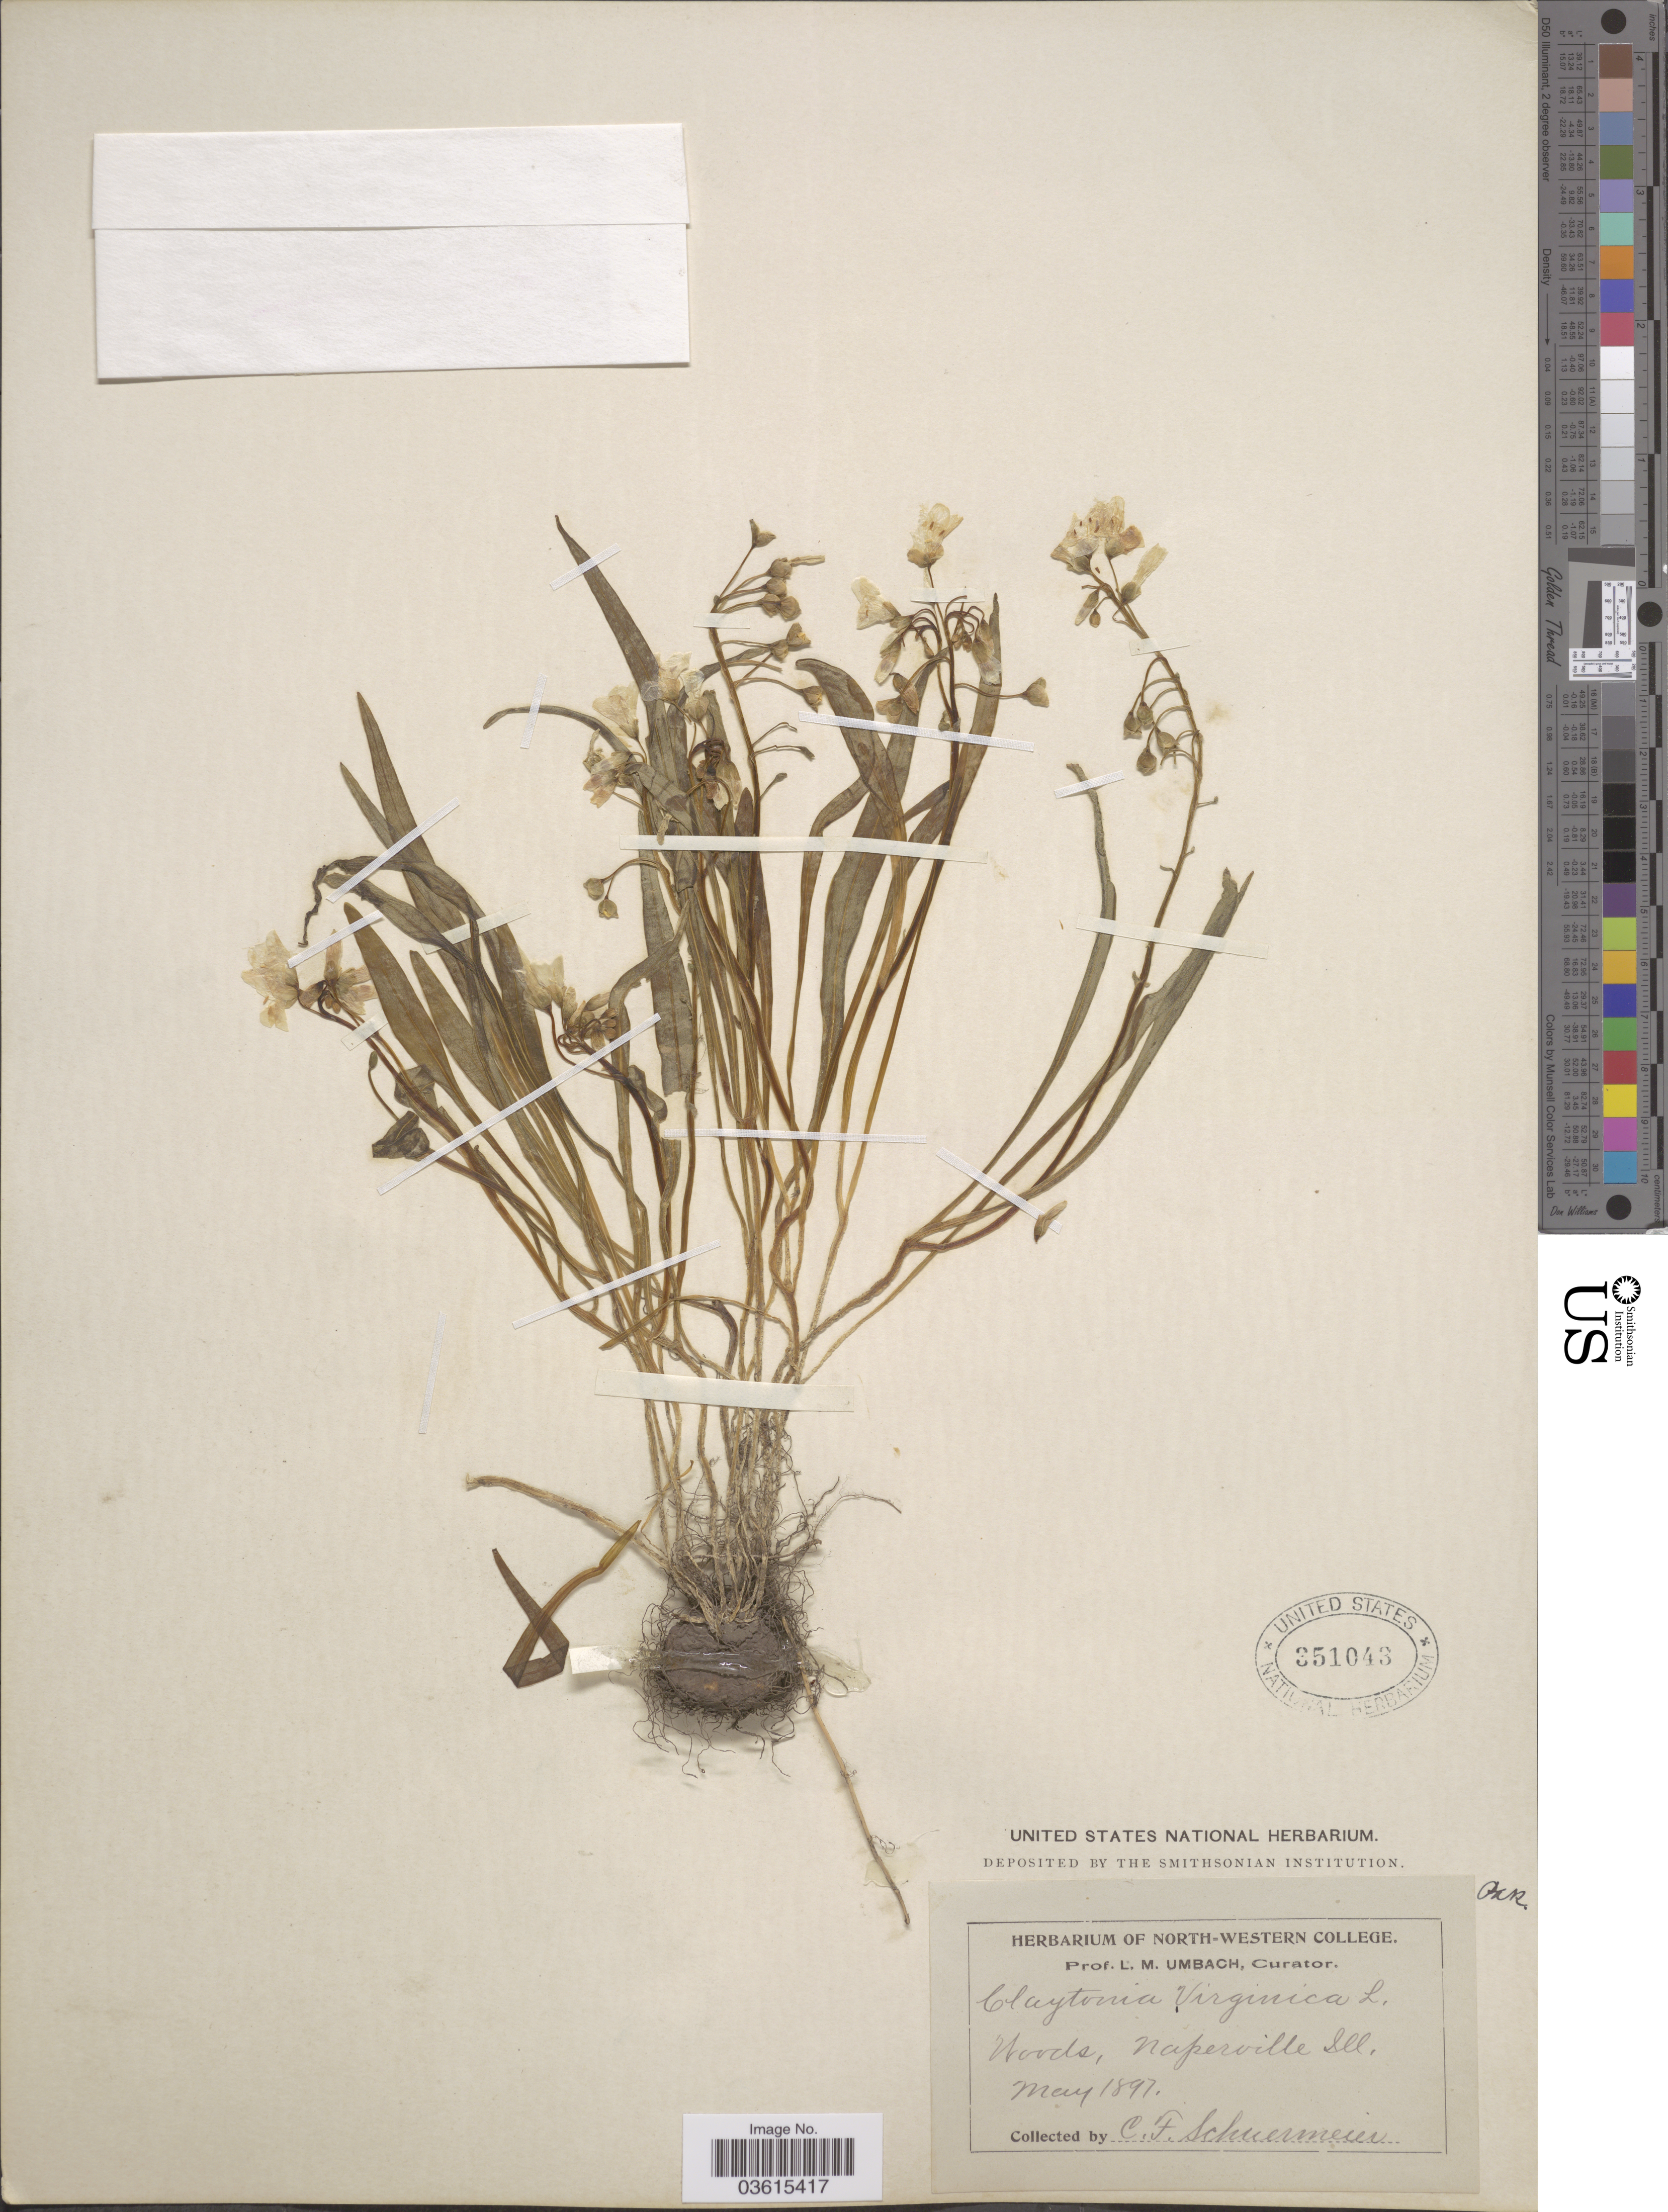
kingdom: Plantae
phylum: Tracheophyta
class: Magnoliopsida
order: Caryophyllales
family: Montiaceae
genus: Claytonia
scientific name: Claytonia virginica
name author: L.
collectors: C. Schuermeier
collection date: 1897-05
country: United States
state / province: Illinois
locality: Woods, Naperville.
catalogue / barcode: US 351043